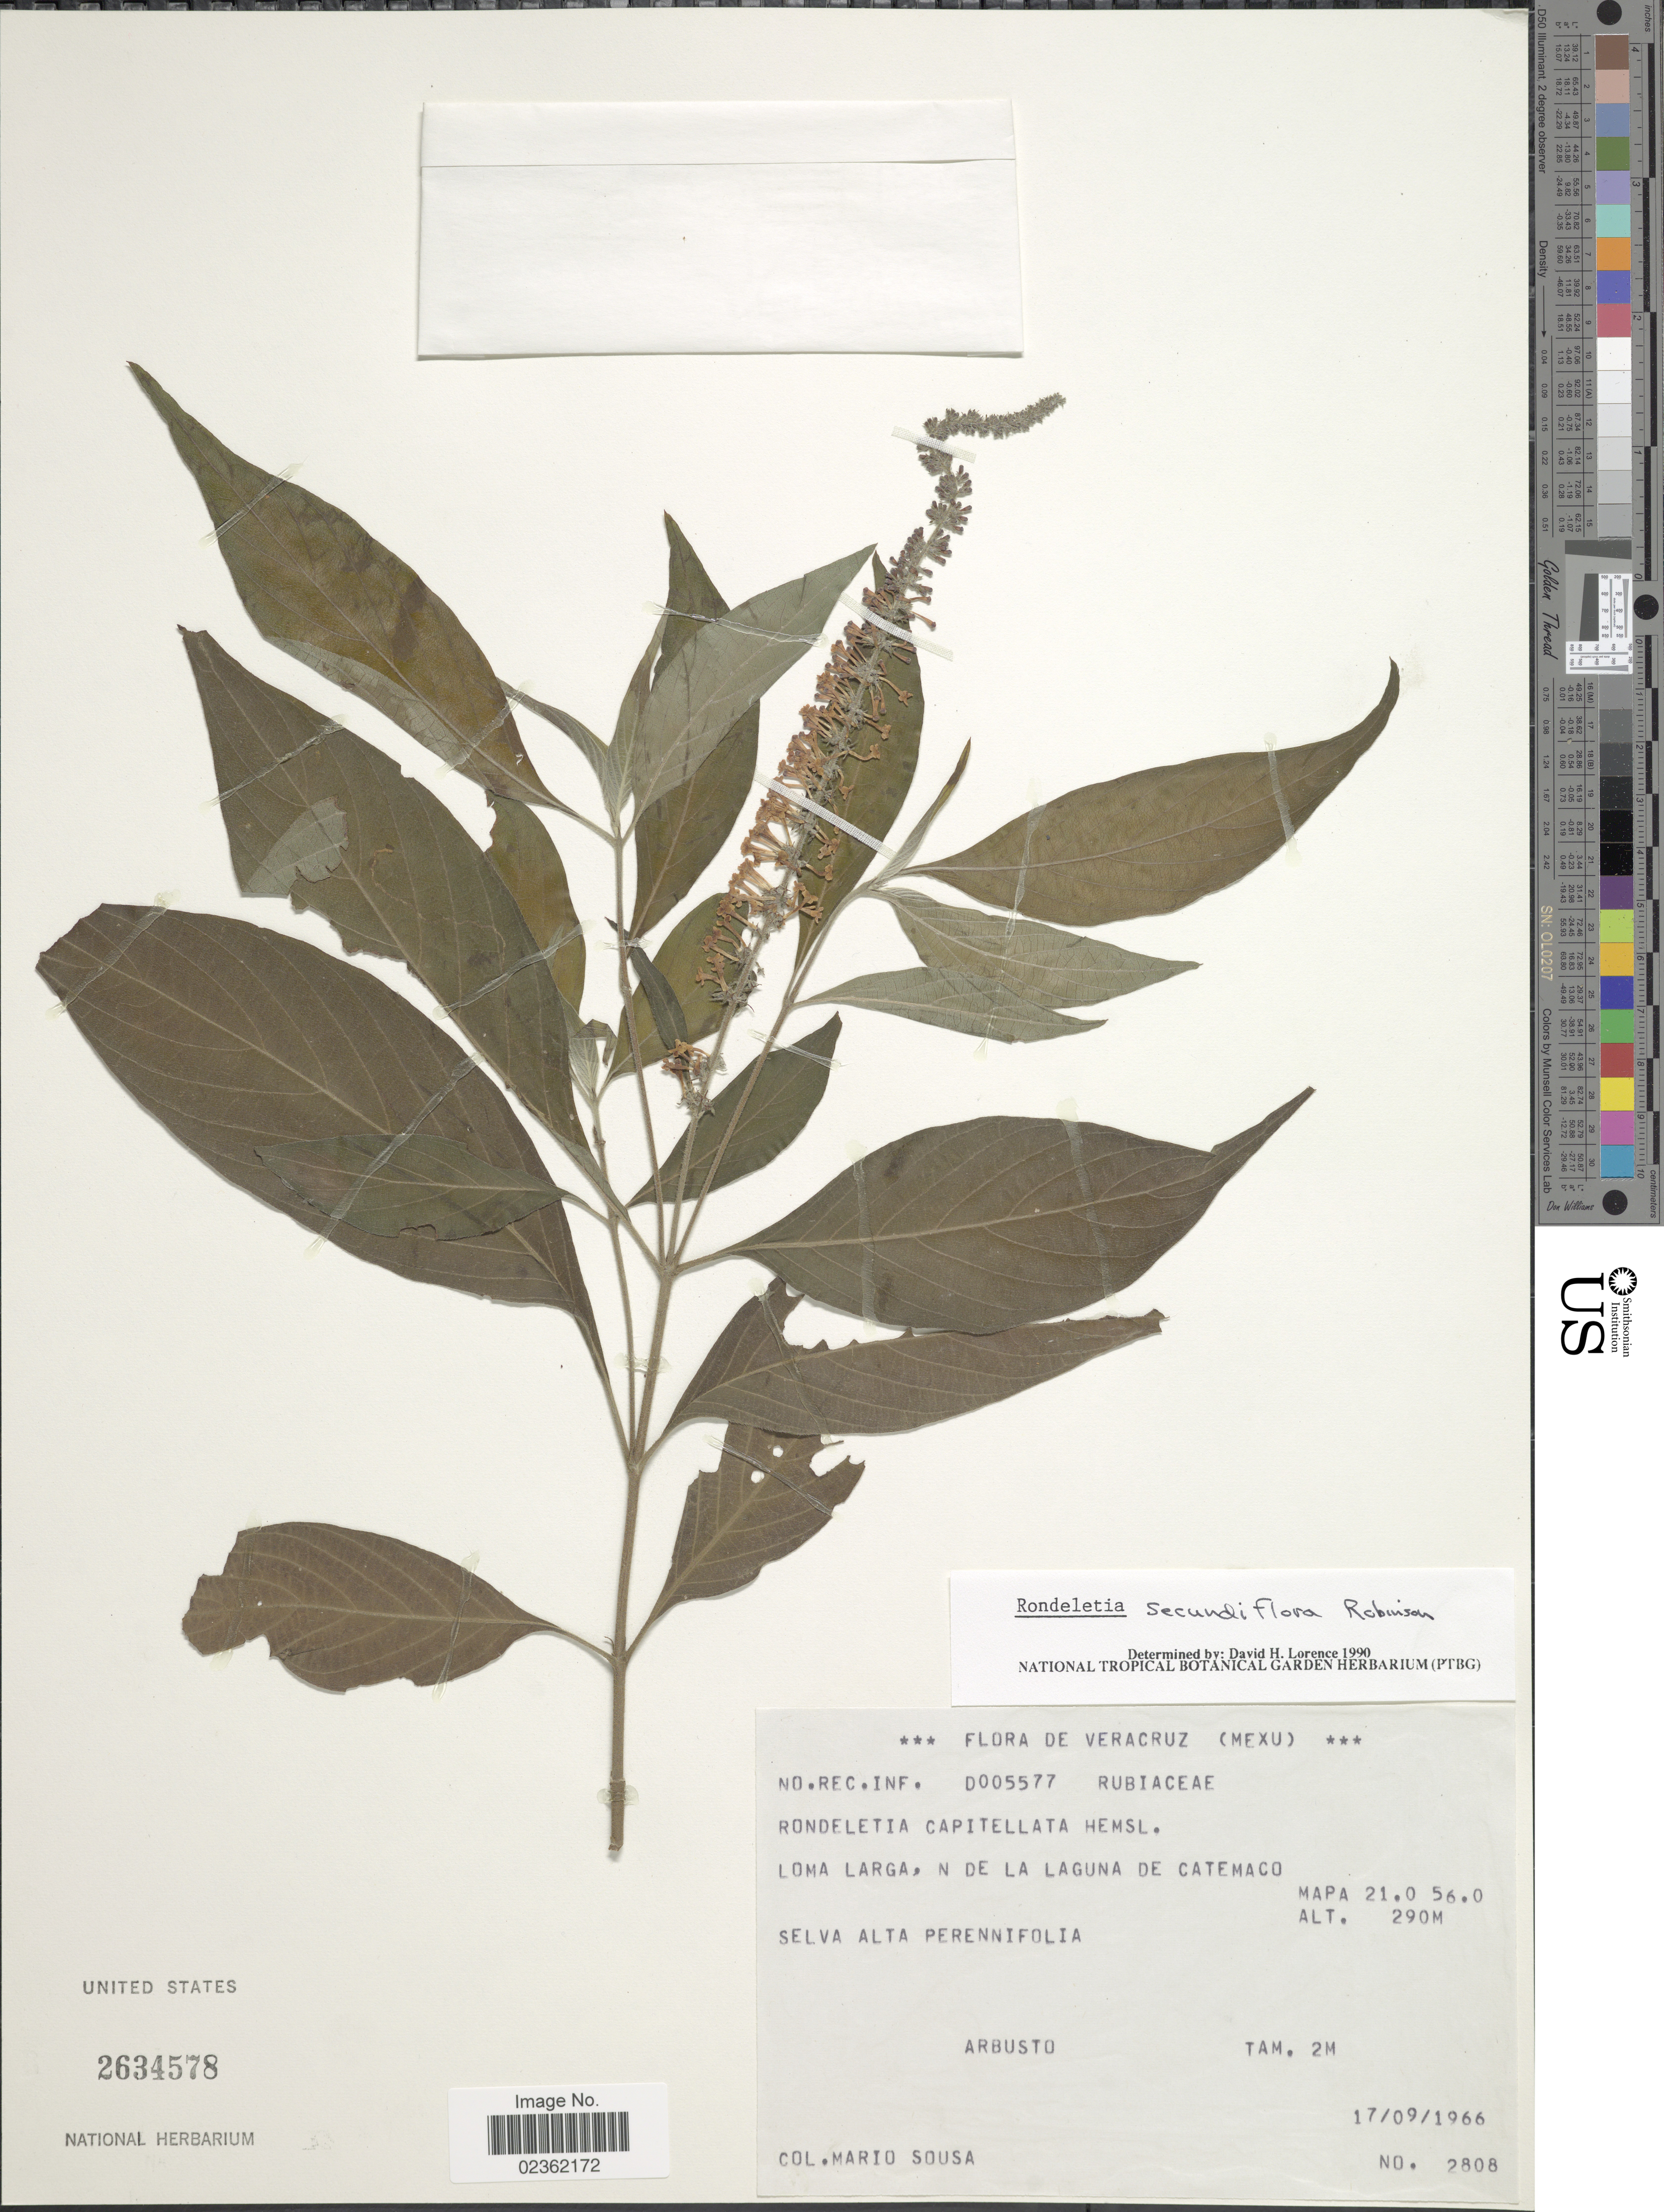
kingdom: Plantae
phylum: Tracheophyta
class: Magnoliopsida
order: Gentianales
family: Rubiaceae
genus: Rondeletia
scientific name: Rondeletia secundiflora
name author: B.L. Rob.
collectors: M. Sousa S.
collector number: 2808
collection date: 1966-09-17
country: Mexico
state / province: Veracruz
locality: Veracruz, Loma Larga, N de La Laguna de Catemaco, Mapa 21.0 56.0.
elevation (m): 290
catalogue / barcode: US 2634578